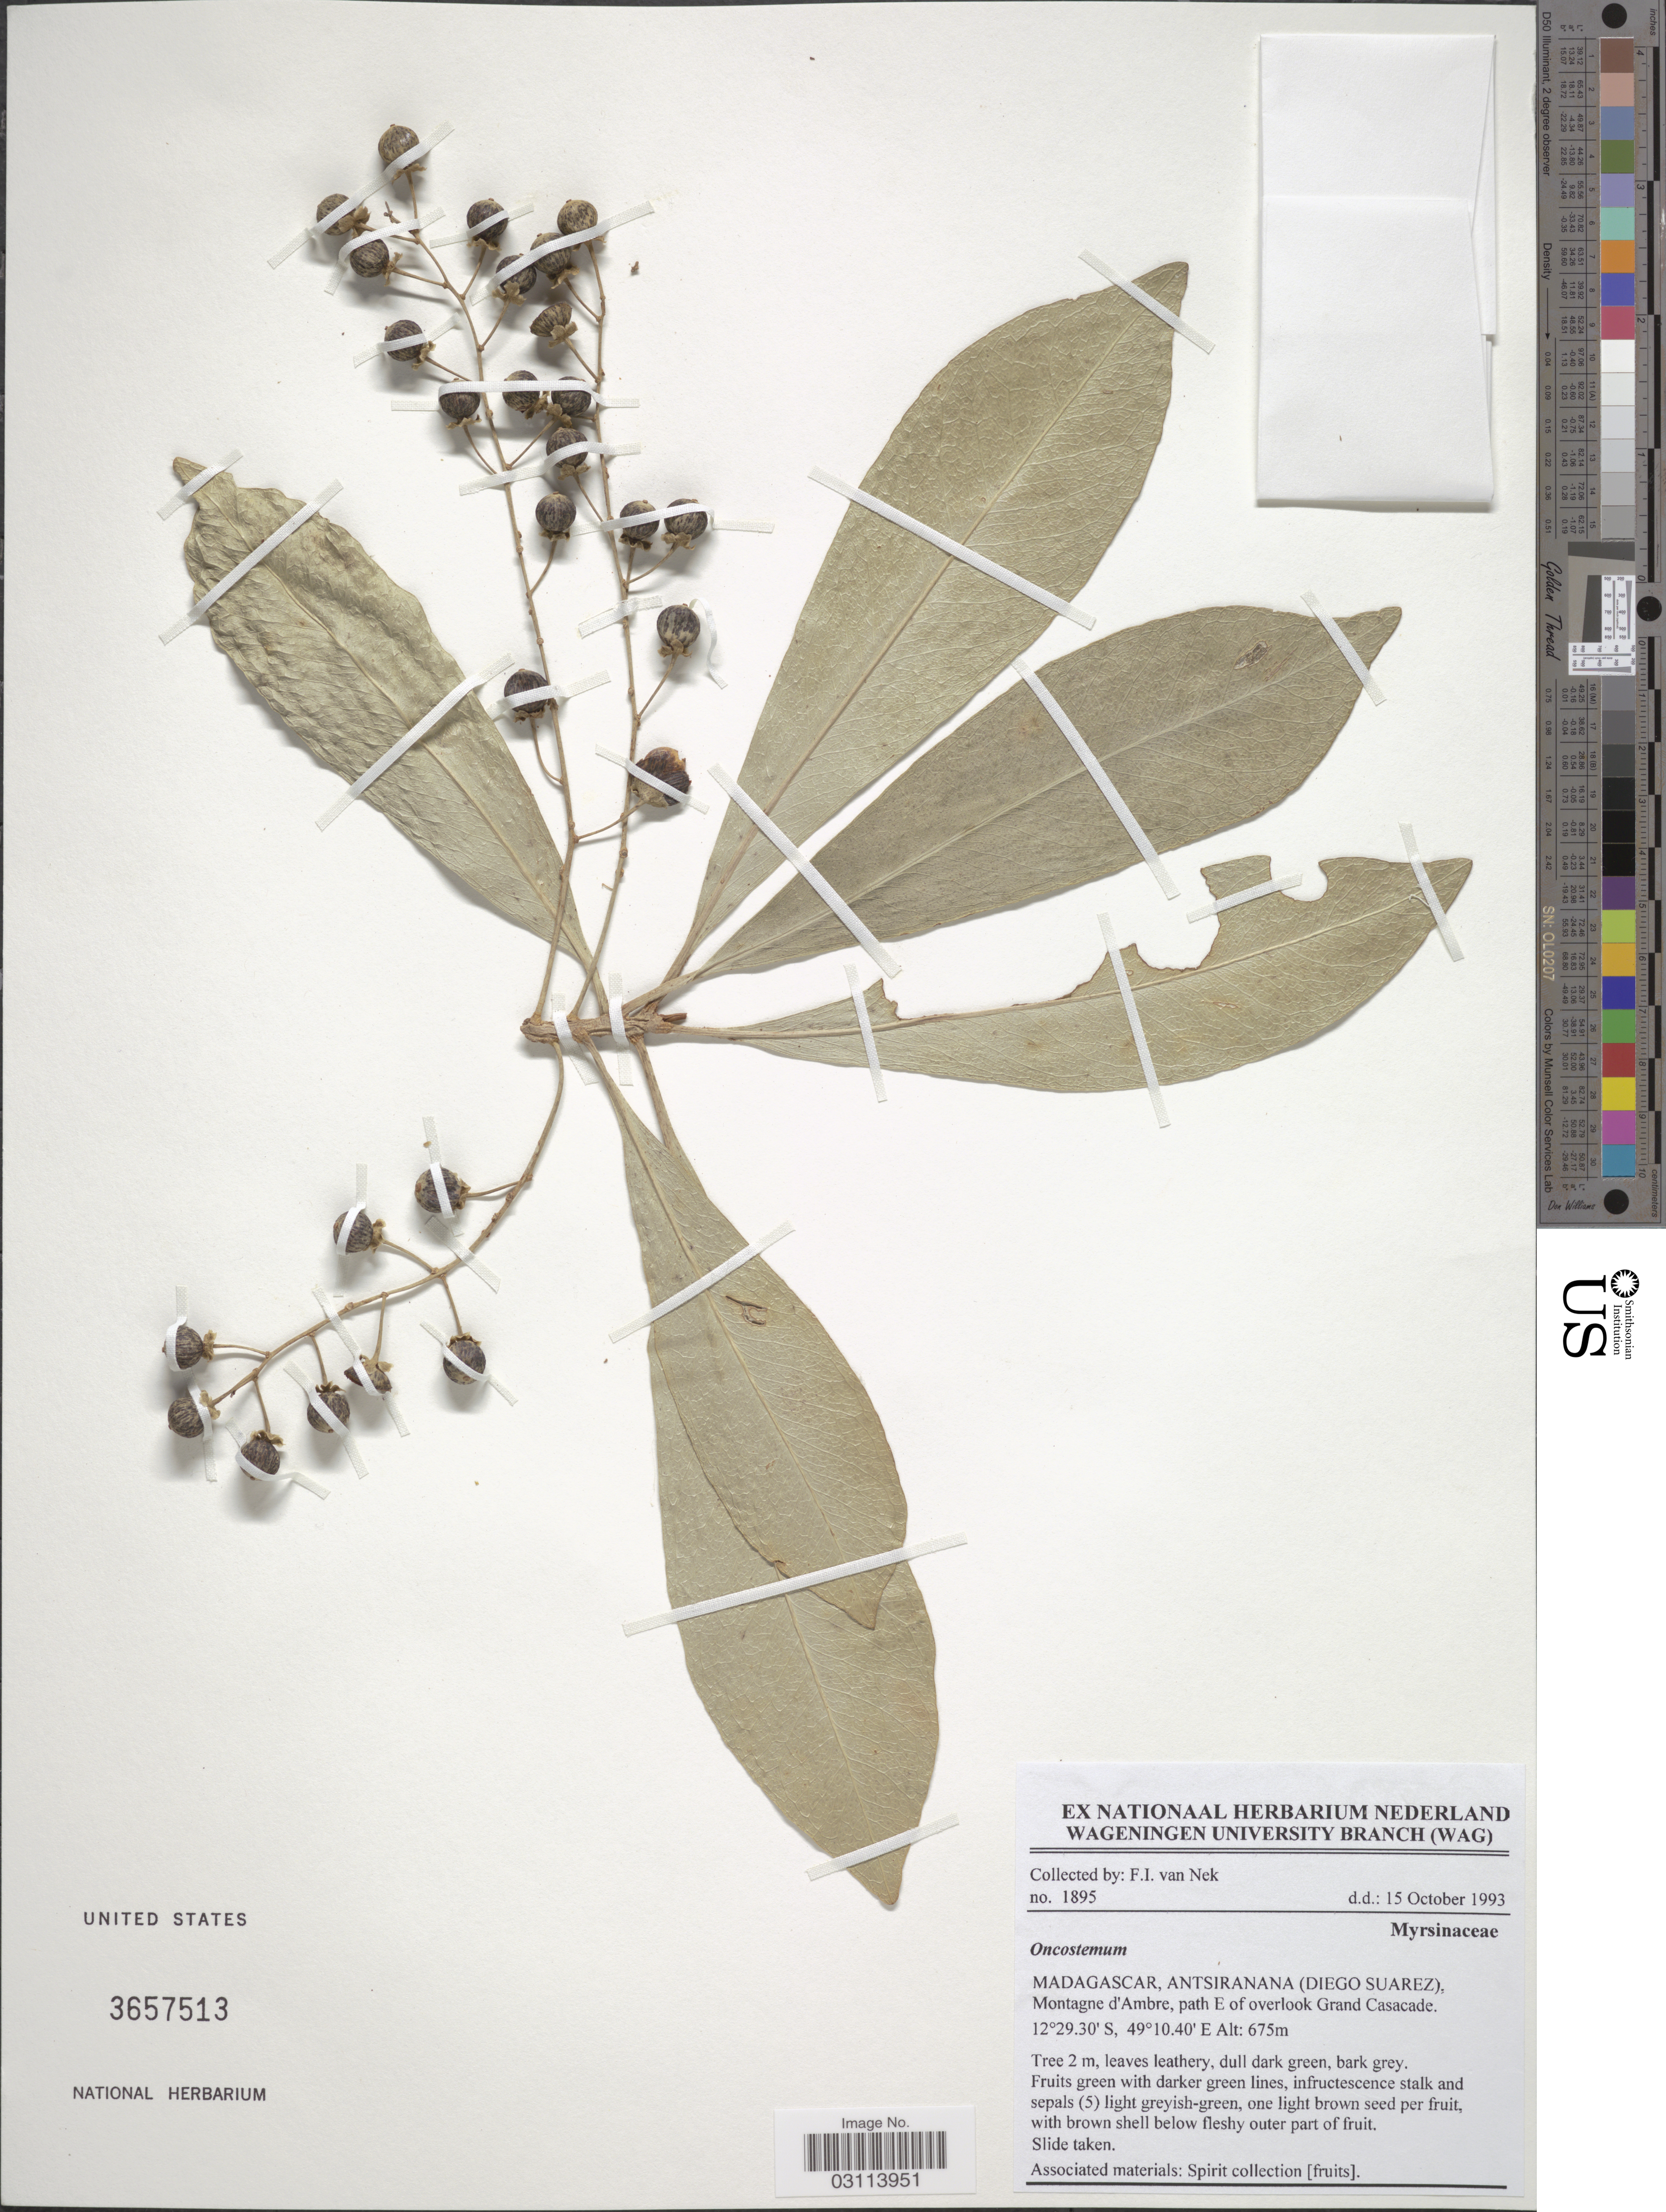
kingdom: Plantae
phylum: Tracheophyta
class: Magnoliopsida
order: Ericales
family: Primulaceae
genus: Oncostemon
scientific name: Oncostemon sp.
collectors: F. van Nek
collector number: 1895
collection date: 1993-10-15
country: Madagascar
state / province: Diana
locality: (Diego Suarez), Montagne d'Ambre, path E of overlook Grand Casacade.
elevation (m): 675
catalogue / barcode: US 3657513